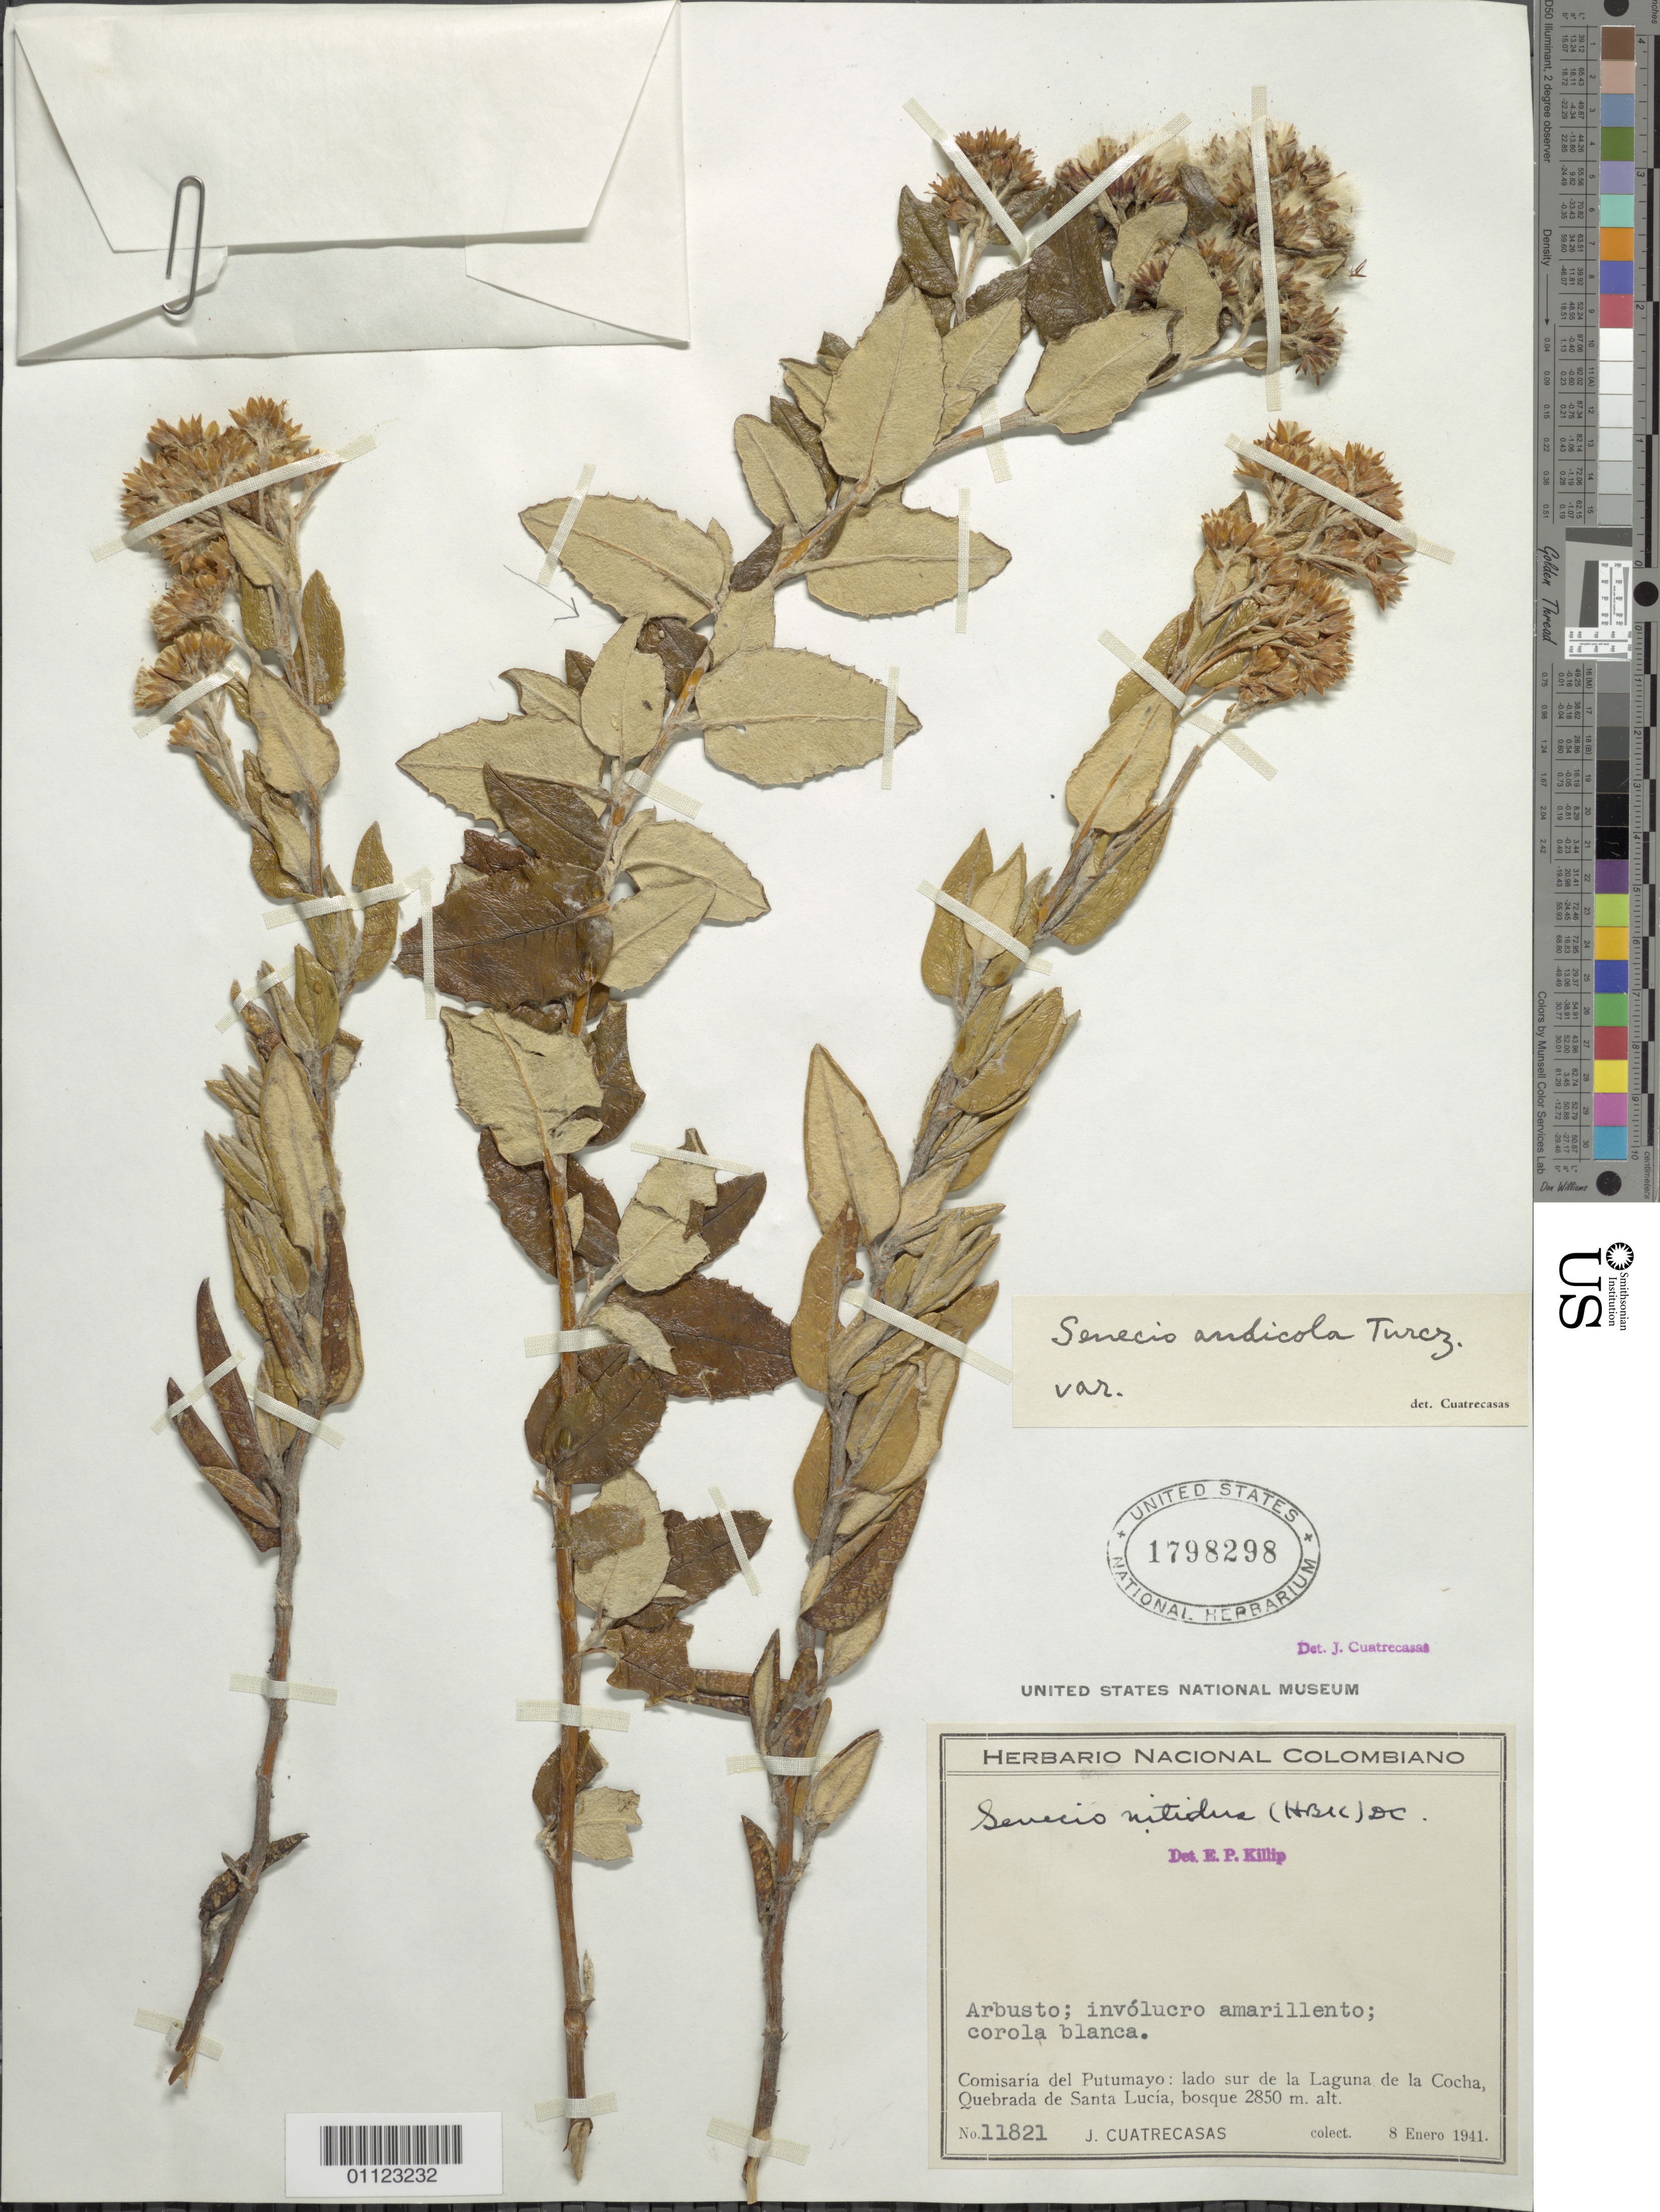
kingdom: Plantae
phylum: Tracheophyta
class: Magnoliopsida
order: Asterales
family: Asteraceae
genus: Pentacalia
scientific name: Pentacalia andicola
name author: (Turcz.) Cuatrec.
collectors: J. Cuatrecasas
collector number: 11821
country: Colombia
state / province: Putumayo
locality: Lado sur de la Laguna de la Cocha, Quebrada de Santa Lucia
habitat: bosque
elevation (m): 2850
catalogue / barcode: US 1798298